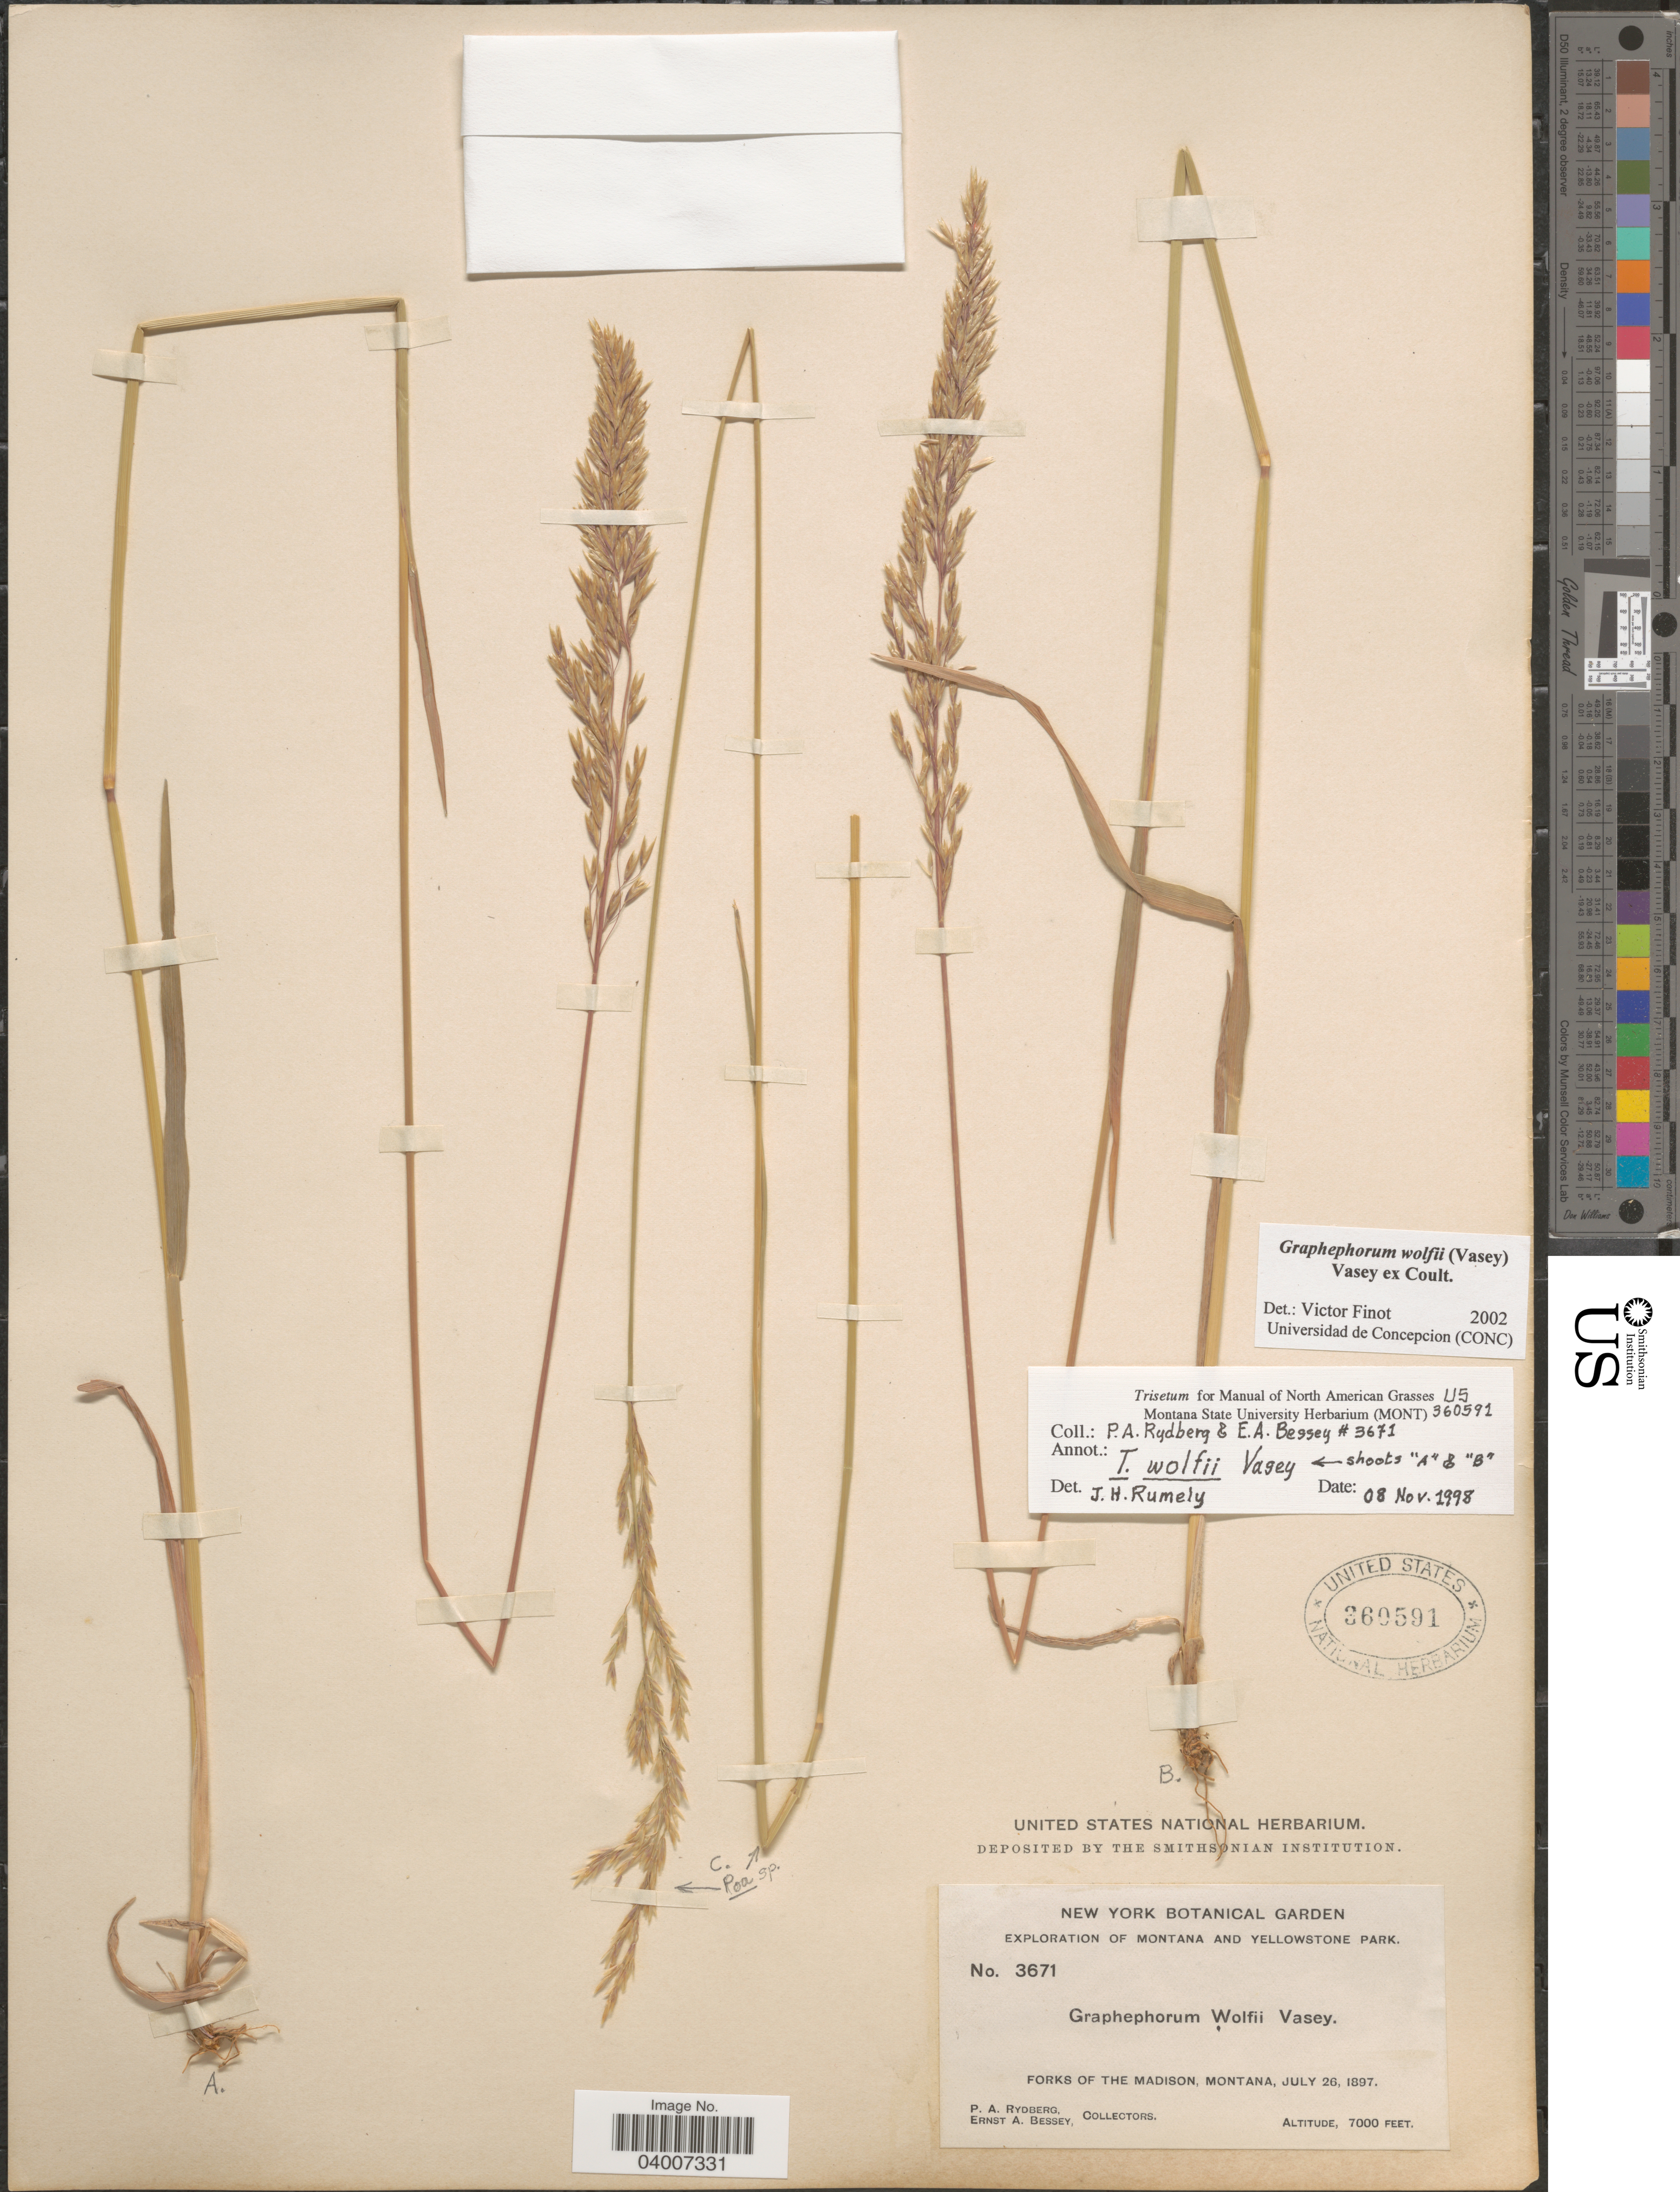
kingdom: Plantae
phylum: Tracheophyta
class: Liliopsida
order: Poales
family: Poaceae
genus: Graphephorum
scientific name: Graphephorum wolfii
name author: (E. Fourn.) Vasey ex Coult.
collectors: P. A. Rydberg & E. A. Bessey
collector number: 3671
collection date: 1897-07-26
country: United States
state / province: Montana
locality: Yellowstone Park. Forks of the Madison.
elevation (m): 2134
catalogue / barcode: US 360591